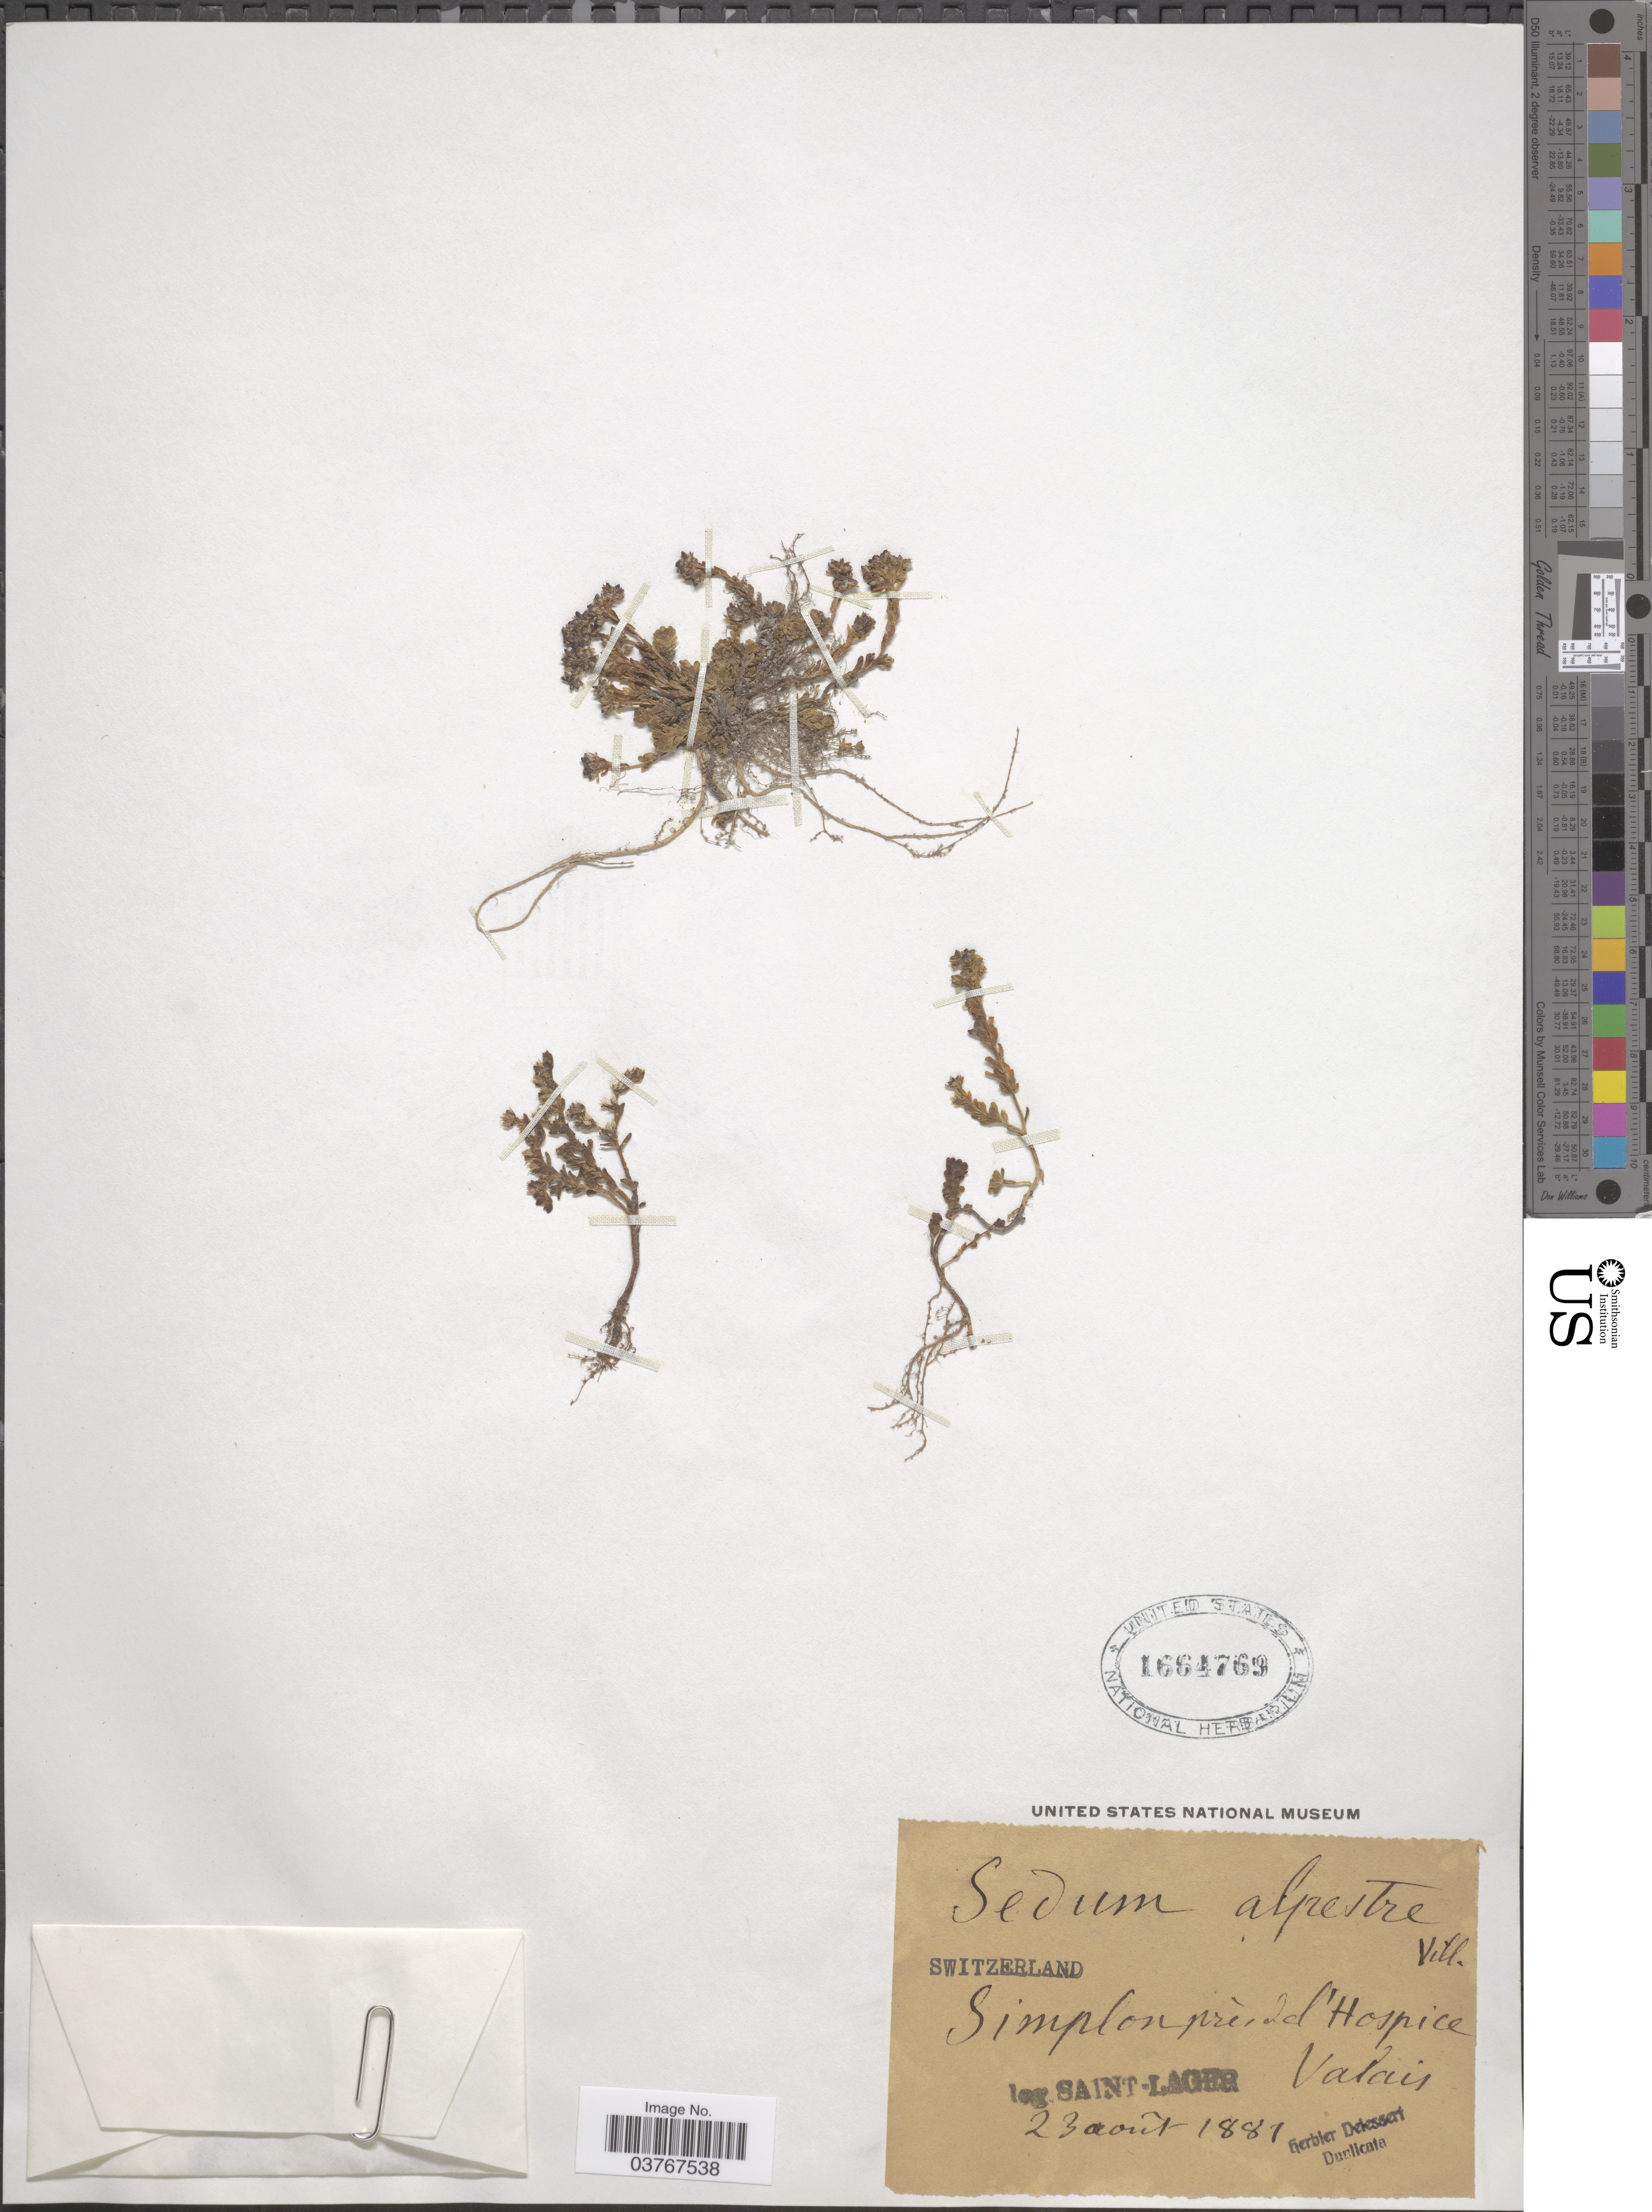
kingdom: Plantae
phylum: Tracheophyta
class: Magnoliopsida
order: Saxifragales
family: Crassulaceae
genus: Sedum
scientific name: Sedum alpestre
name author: Vill.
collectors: Saint-Lager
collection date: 1881-08-23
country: Switzerland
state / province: Valais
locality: Simplon prés del 'Hospice.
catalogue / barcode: US 1664769